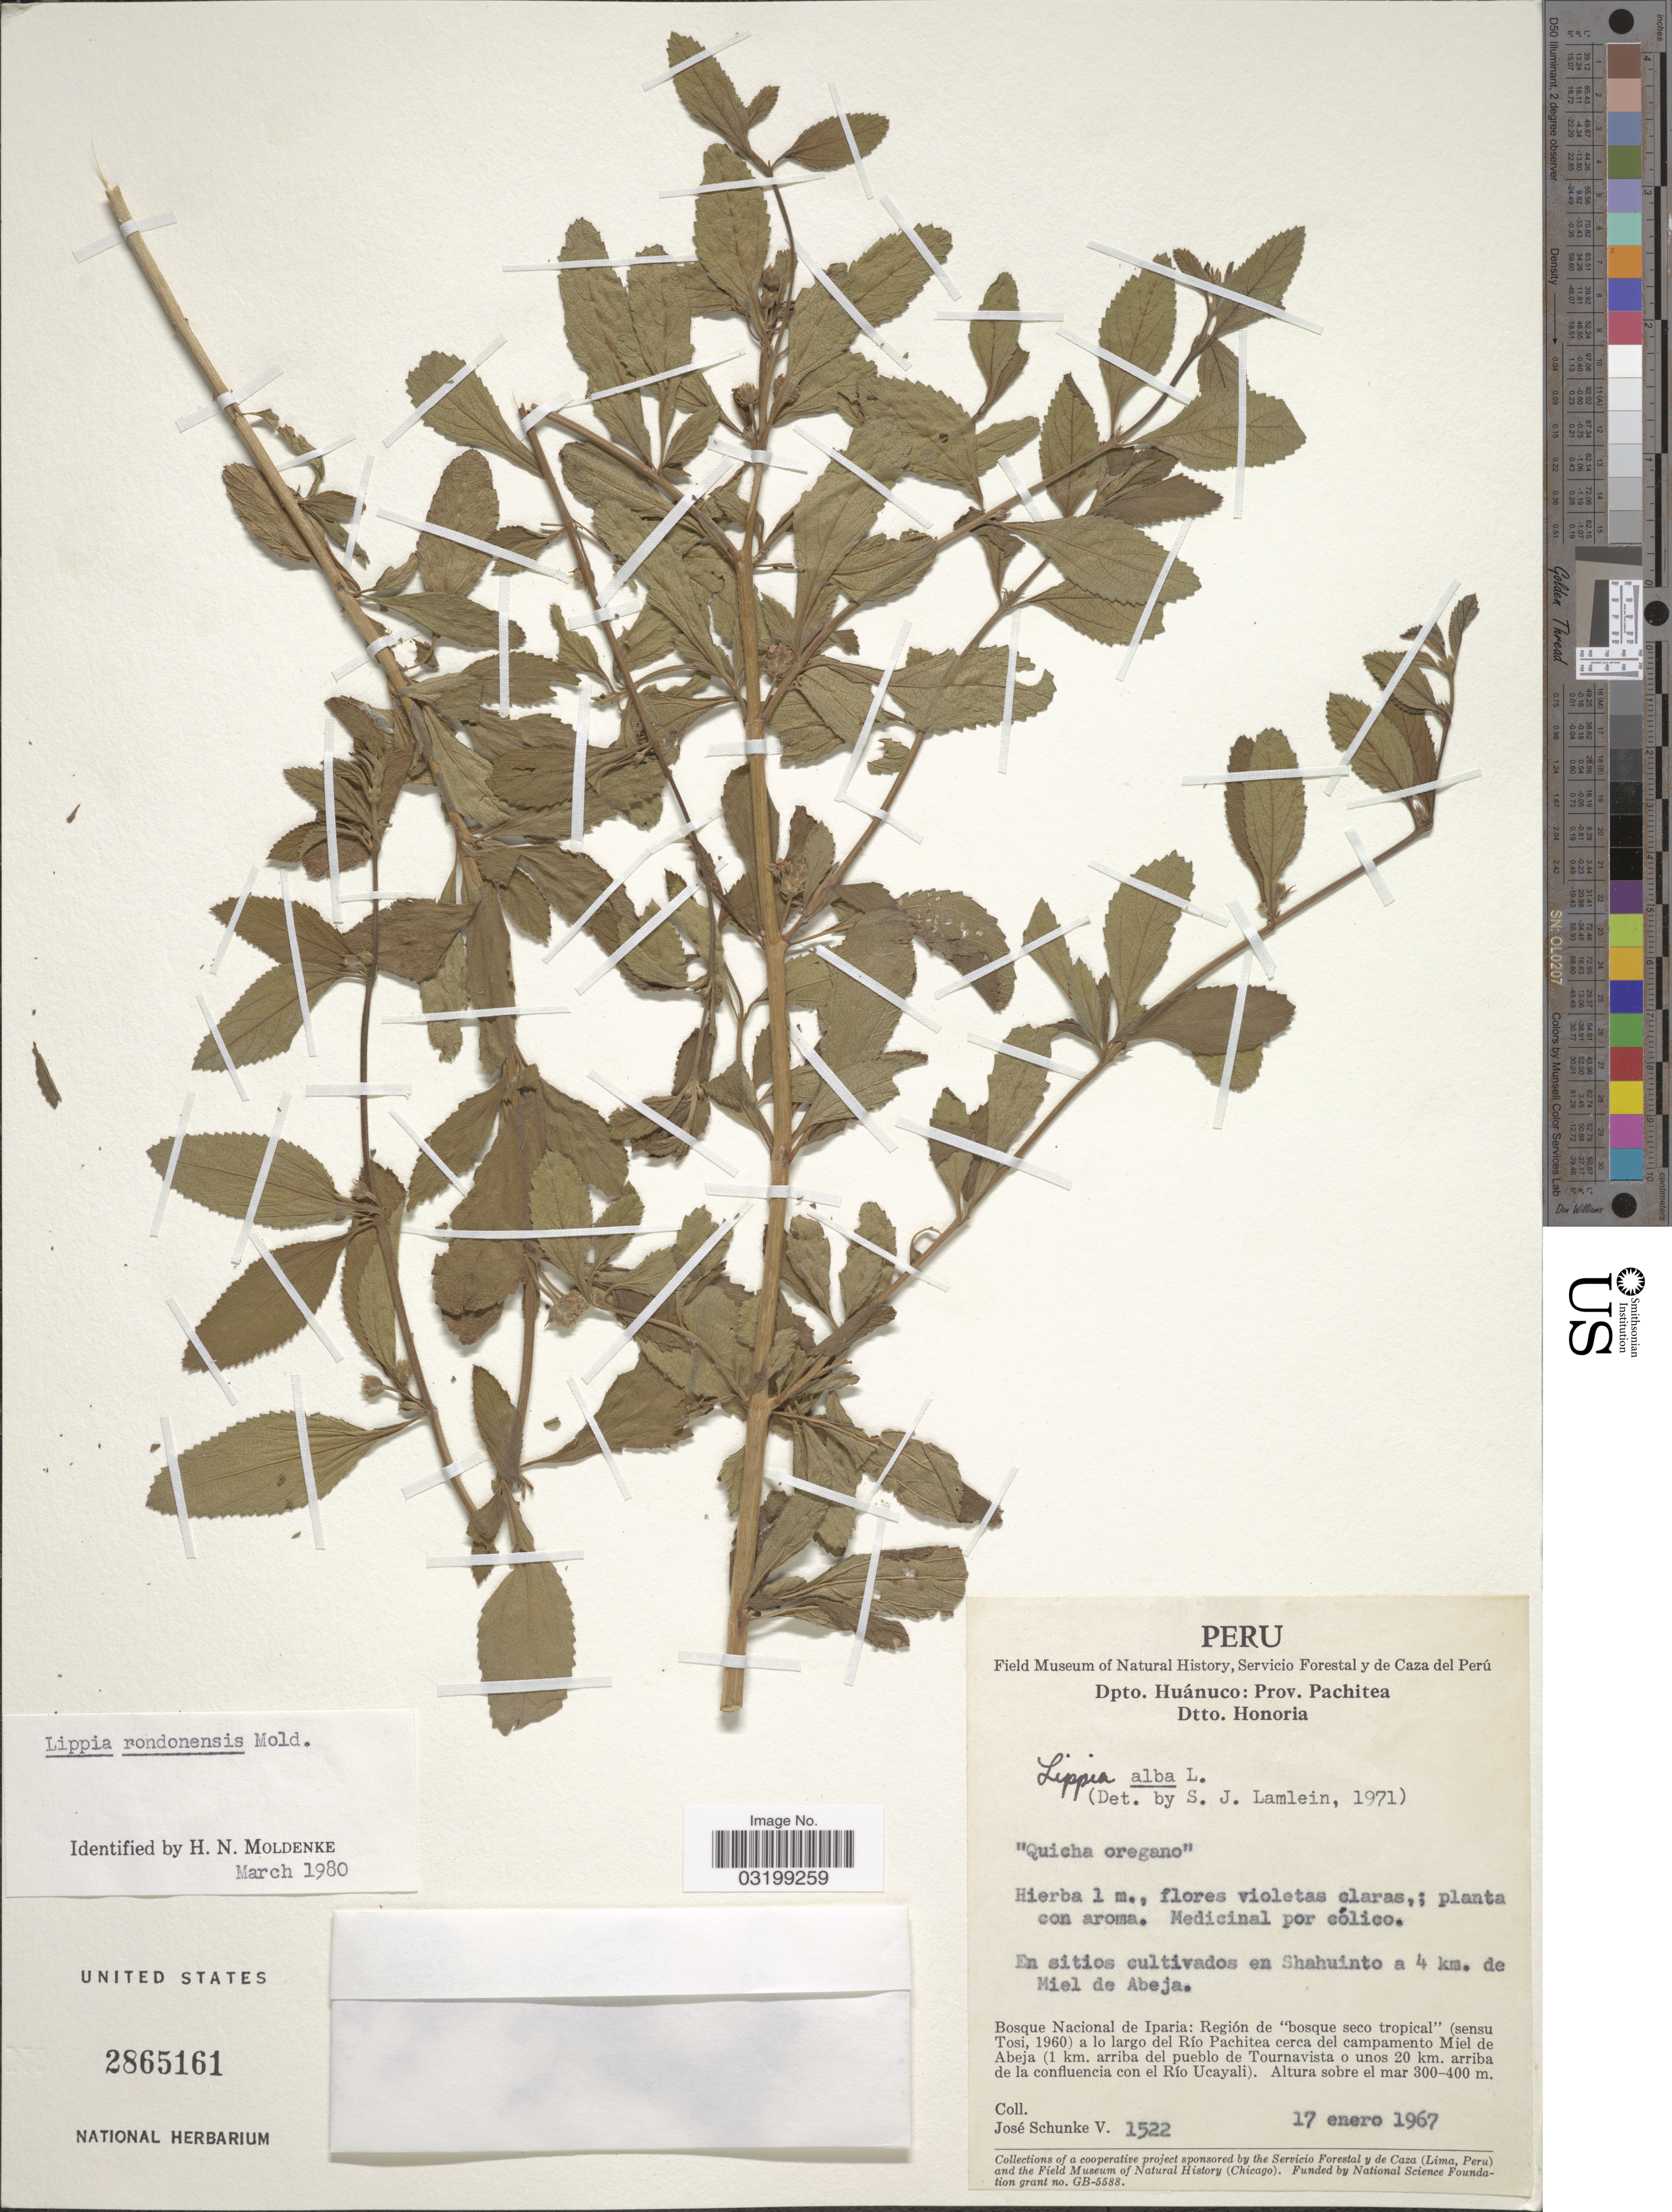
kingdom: Plantae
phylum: Tracheophyta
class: Magnoliopsida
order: Lamiales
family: Verbenaceae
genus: Lippia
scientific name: Lippia rondonensis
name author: Moldenke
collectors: J. Schunke Vigo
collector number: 1522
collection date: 1967-01-17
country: Peru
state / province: Huánuco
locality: Dpto. Huánuco: Prov. Pachitea. Dtto. Honorio. En sitios cultivados en Shahuinto a 4 km. de Miel de Abeja. Bosque Nacional de Iparia: a lo largo del Río Pachitea cerca del campamento Miel de Abeja (1 km, arriba del pueblo de Tournavista o unos 20 km, arriba de la confluencia con el Río Ucayali).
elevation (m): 300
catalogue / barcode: US 2865161